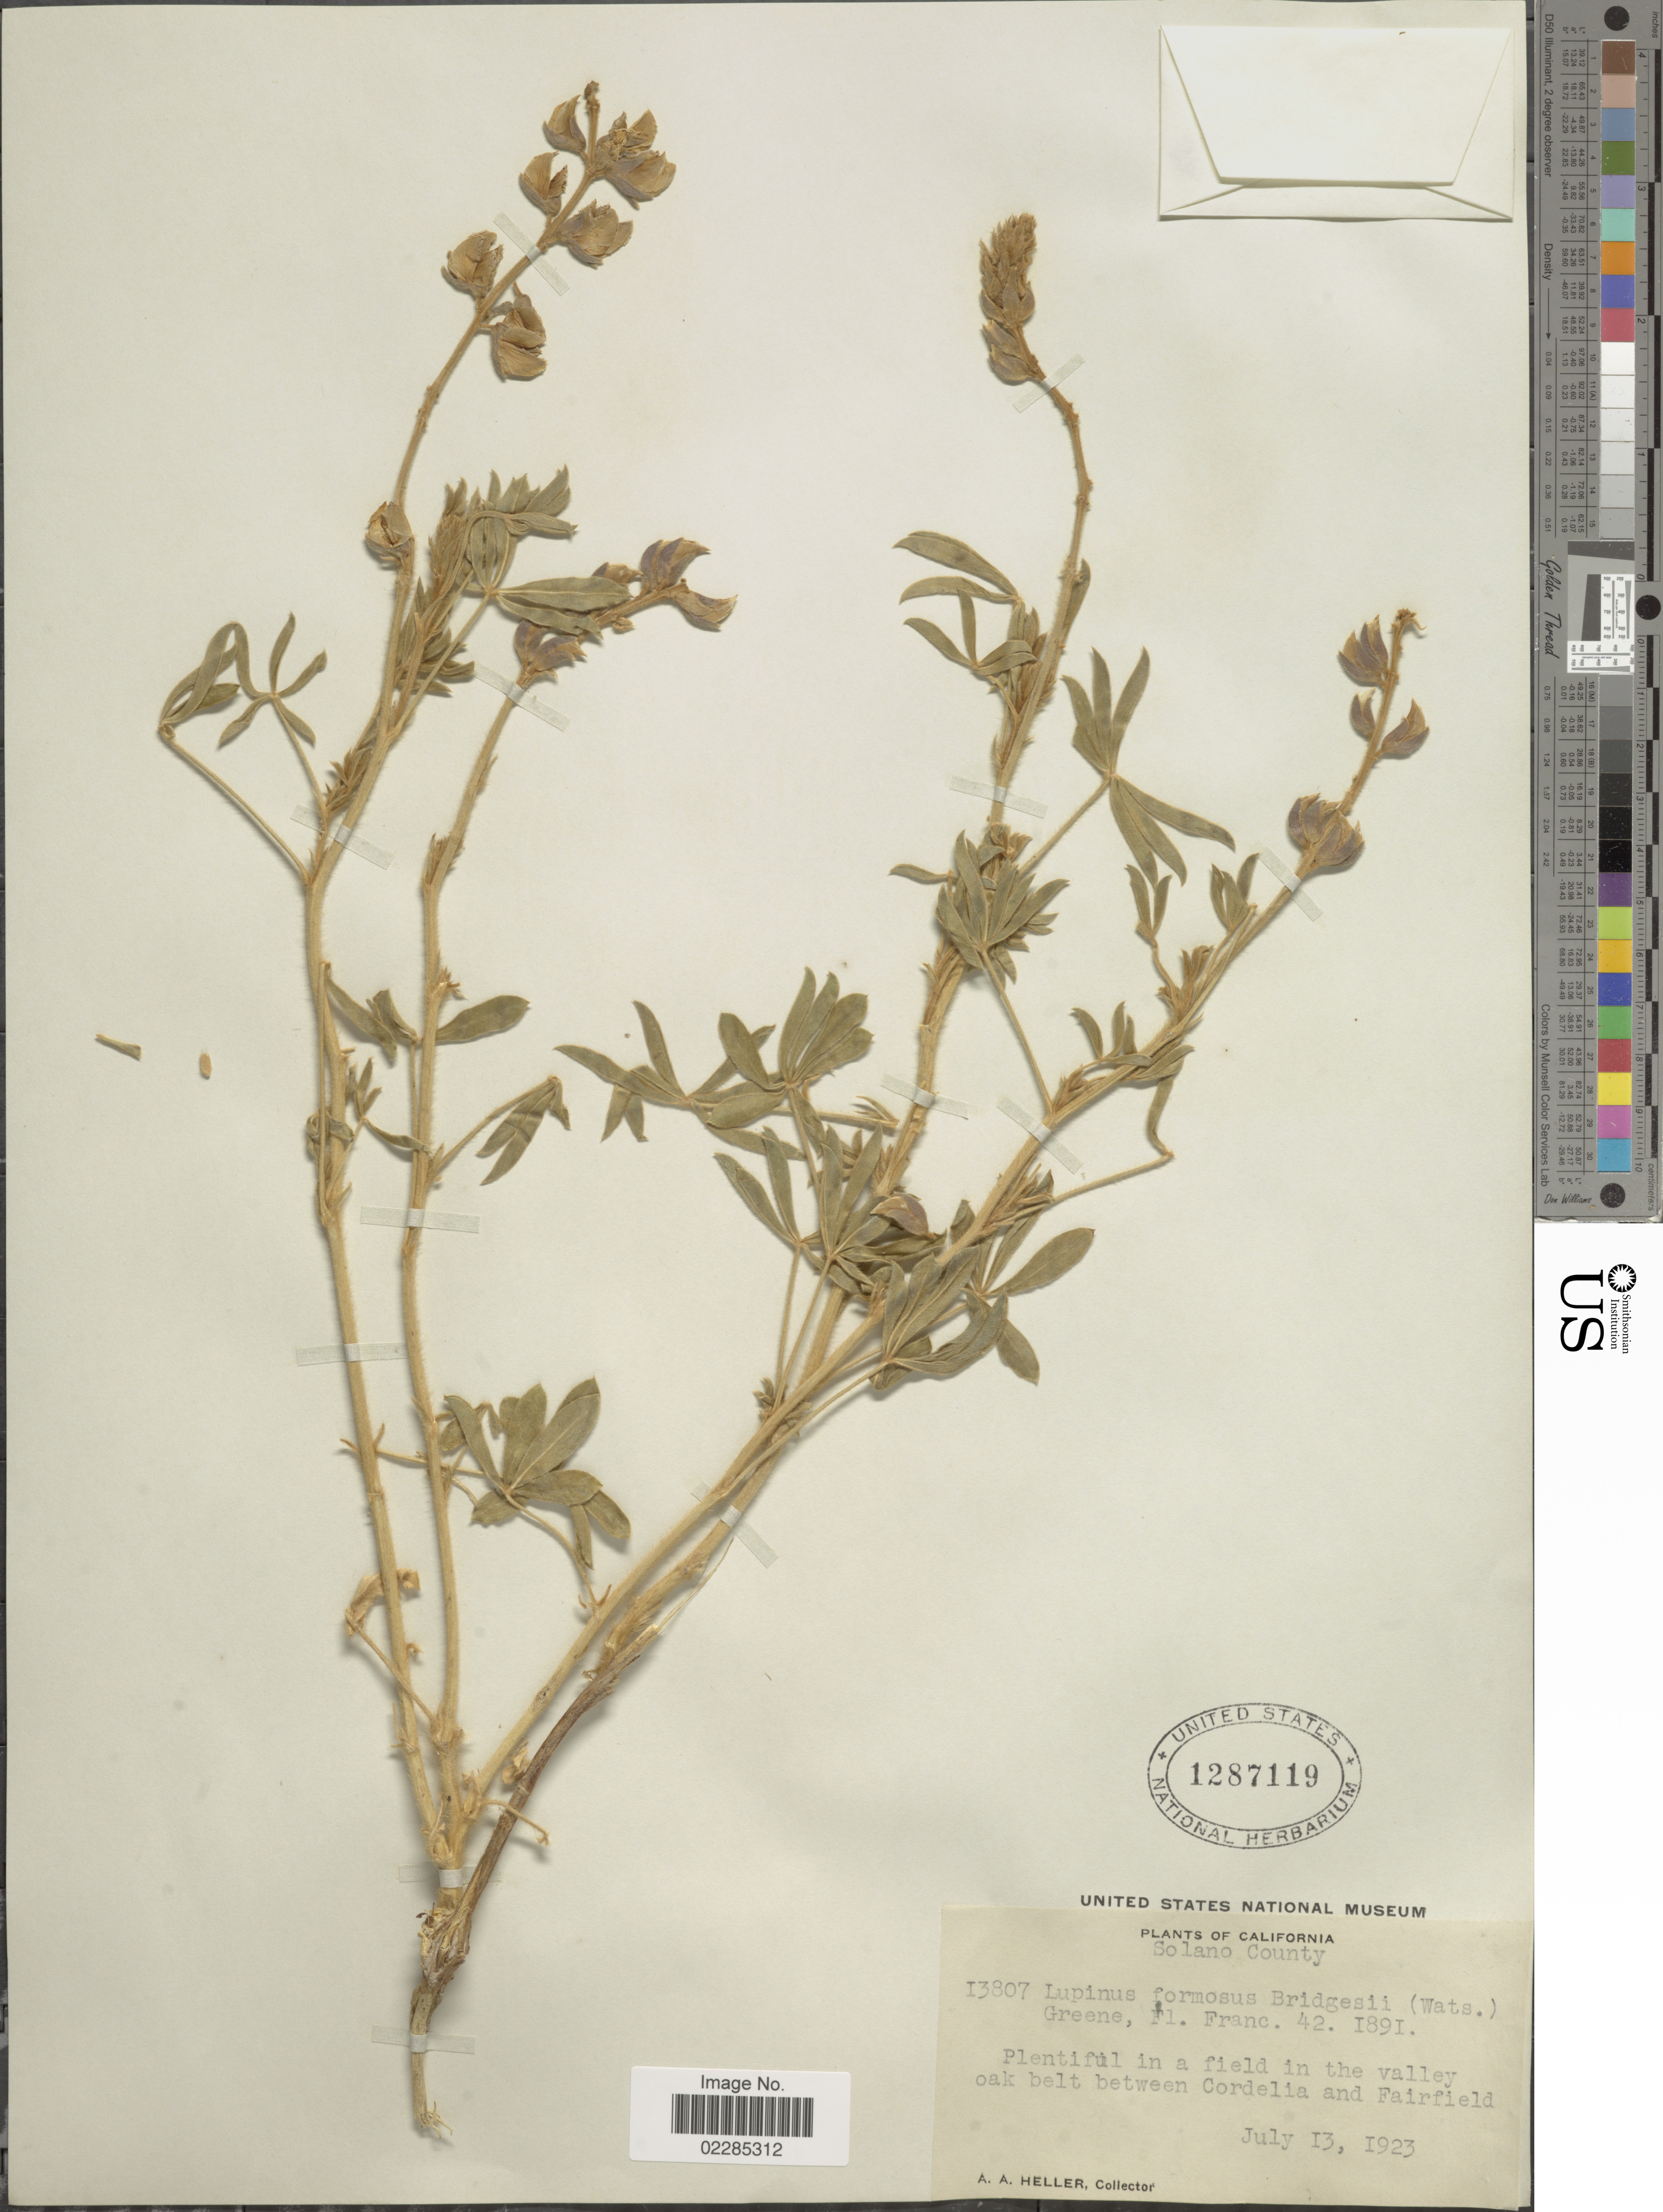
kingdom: Plantae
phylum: Tracheophyta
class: Magnoliopsida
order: Fabales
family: Fabaceae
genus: Lupinus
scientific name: Lupinus formosus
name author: Greene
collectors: A. A. Heller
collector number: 13807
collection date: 1923-07-13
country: United States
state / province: California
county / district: Solano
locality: Solano County, Plentiful in a field in the valley oak belt between Cordelia and Fairfield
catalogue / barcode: US 1287119